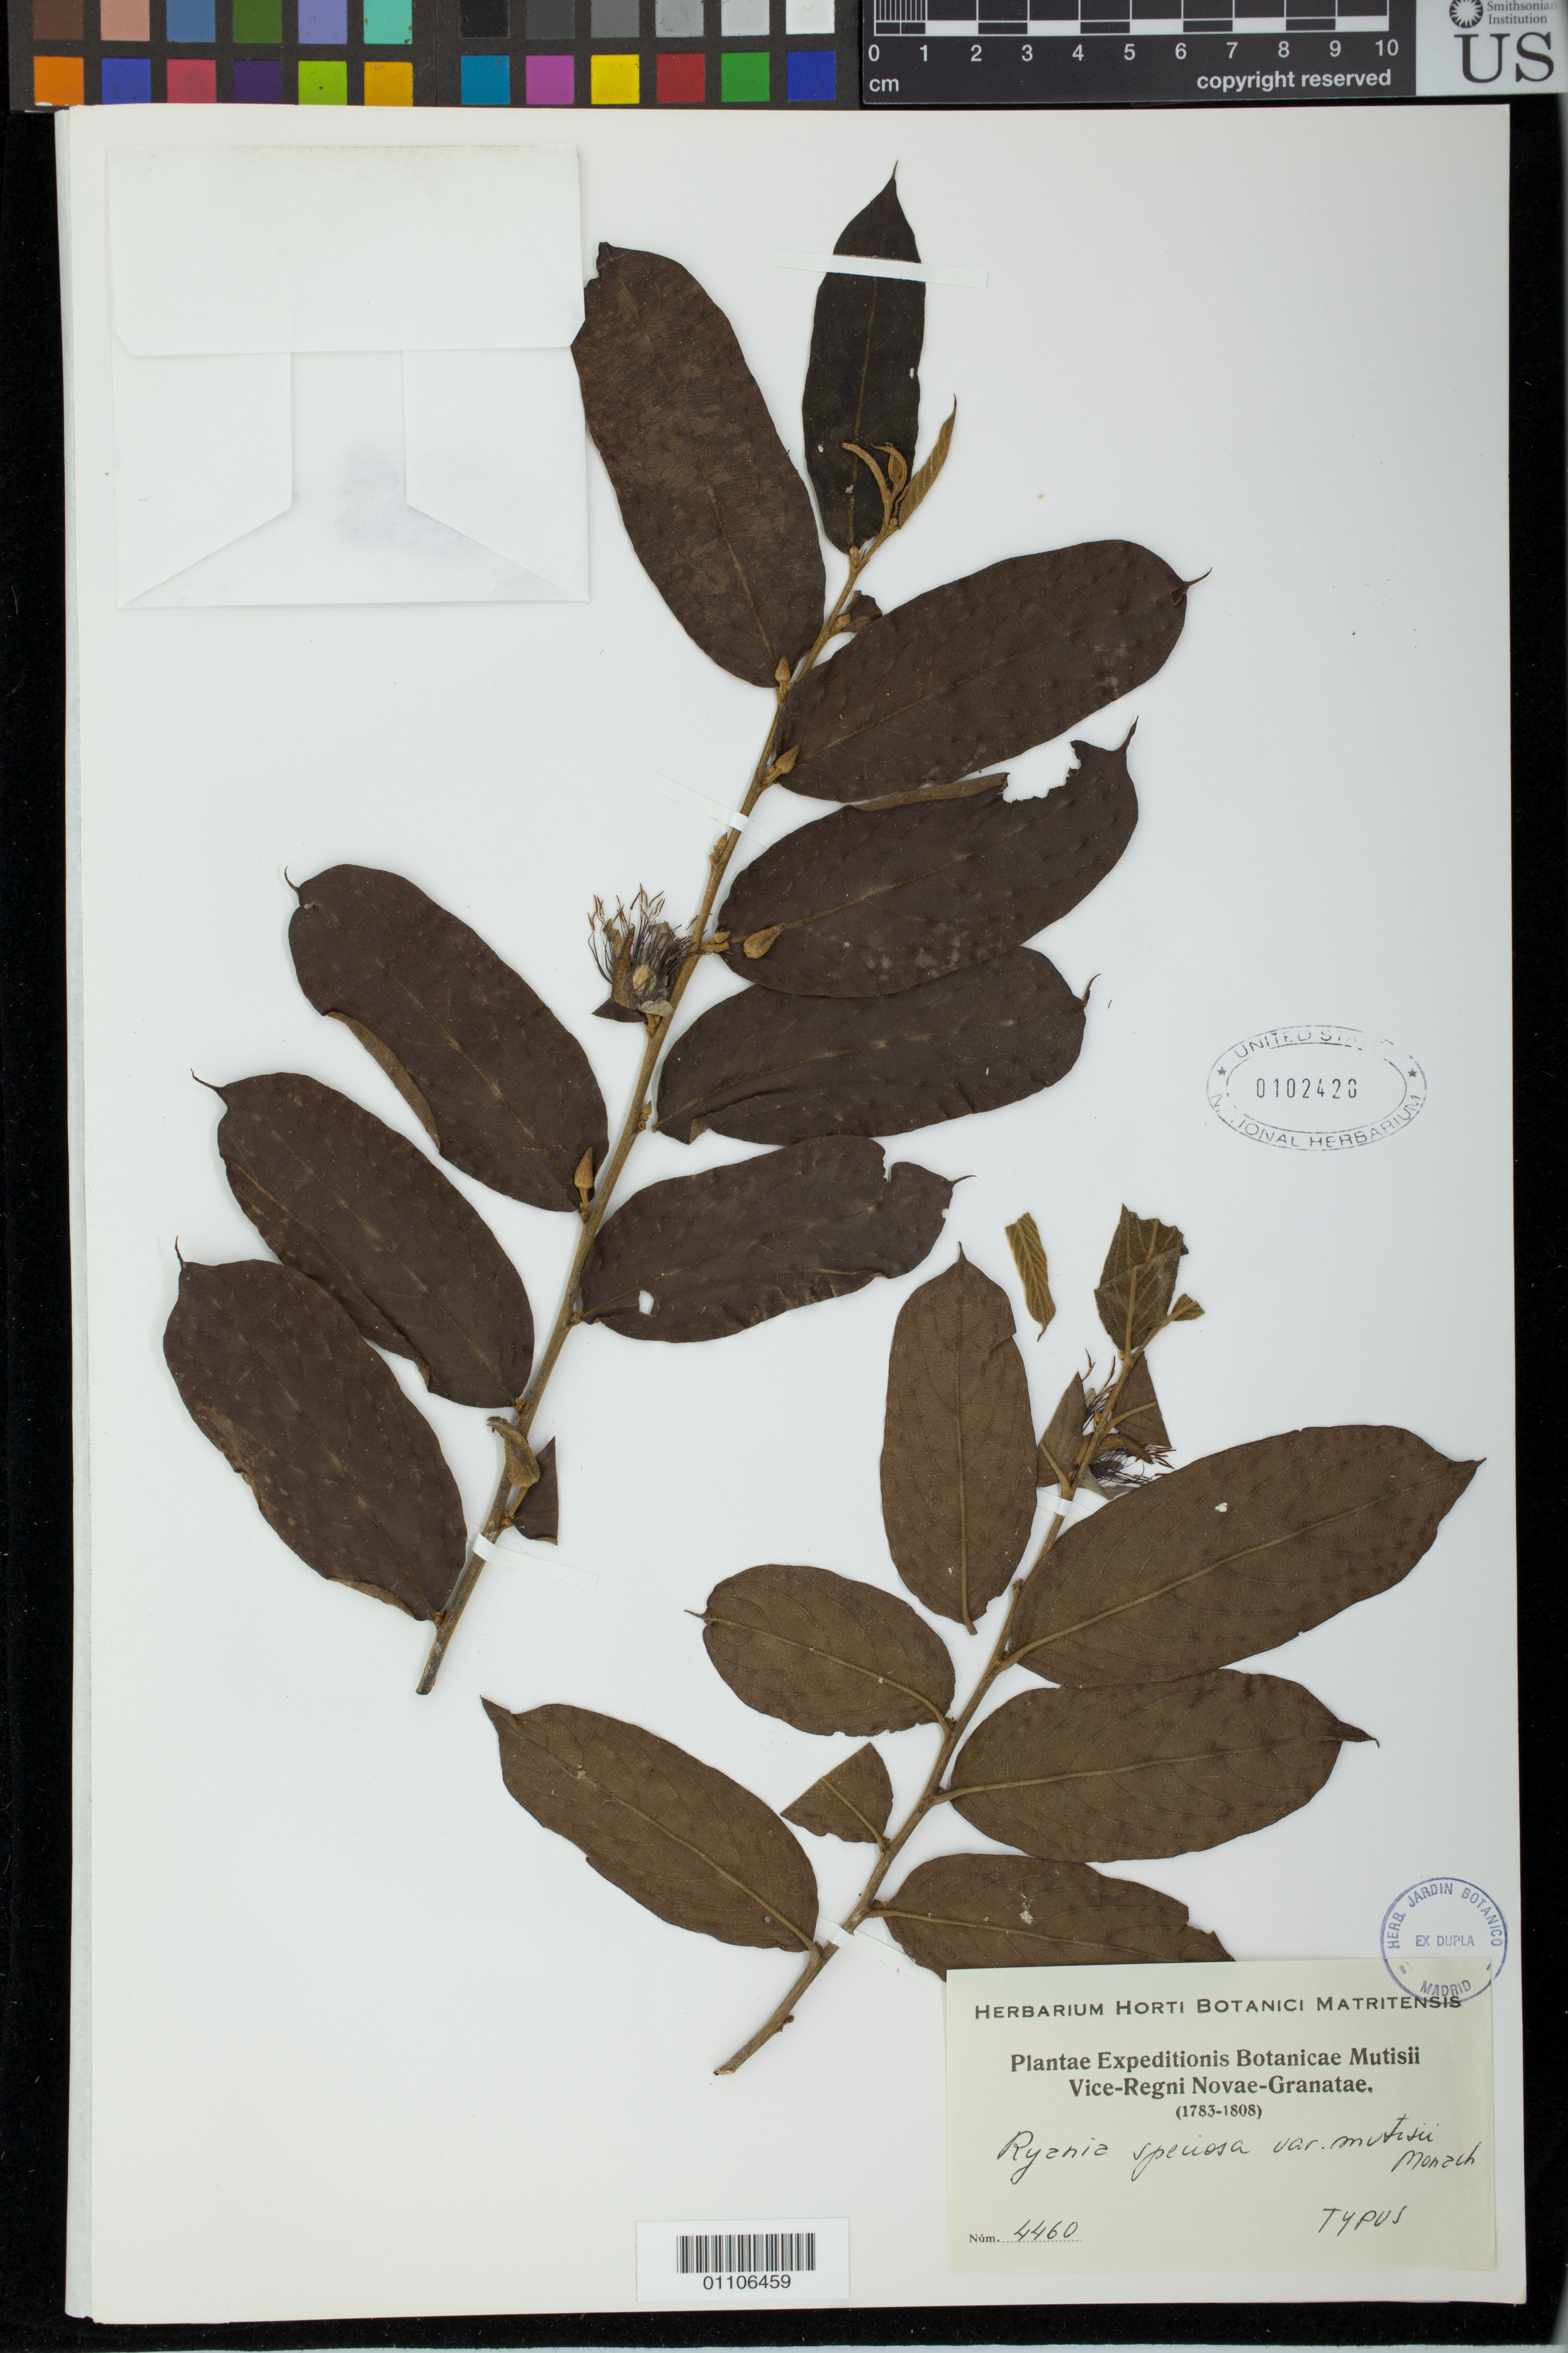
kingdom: Plantae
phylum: Tracheophyta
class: Magnoliopsida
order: Malpighiales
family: Salicaceae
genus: Ryania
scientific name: Ryania speciosa var. mutisii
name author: Monach.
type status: Isotype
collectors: J. C. B. Mutis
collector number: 4460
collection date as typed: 1783-1808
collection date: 1783/1808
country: Colombia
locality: Plantae Expeditionis Botanicae Mutisii Vice-Regni Novae-Granatae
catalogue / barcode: US 102428